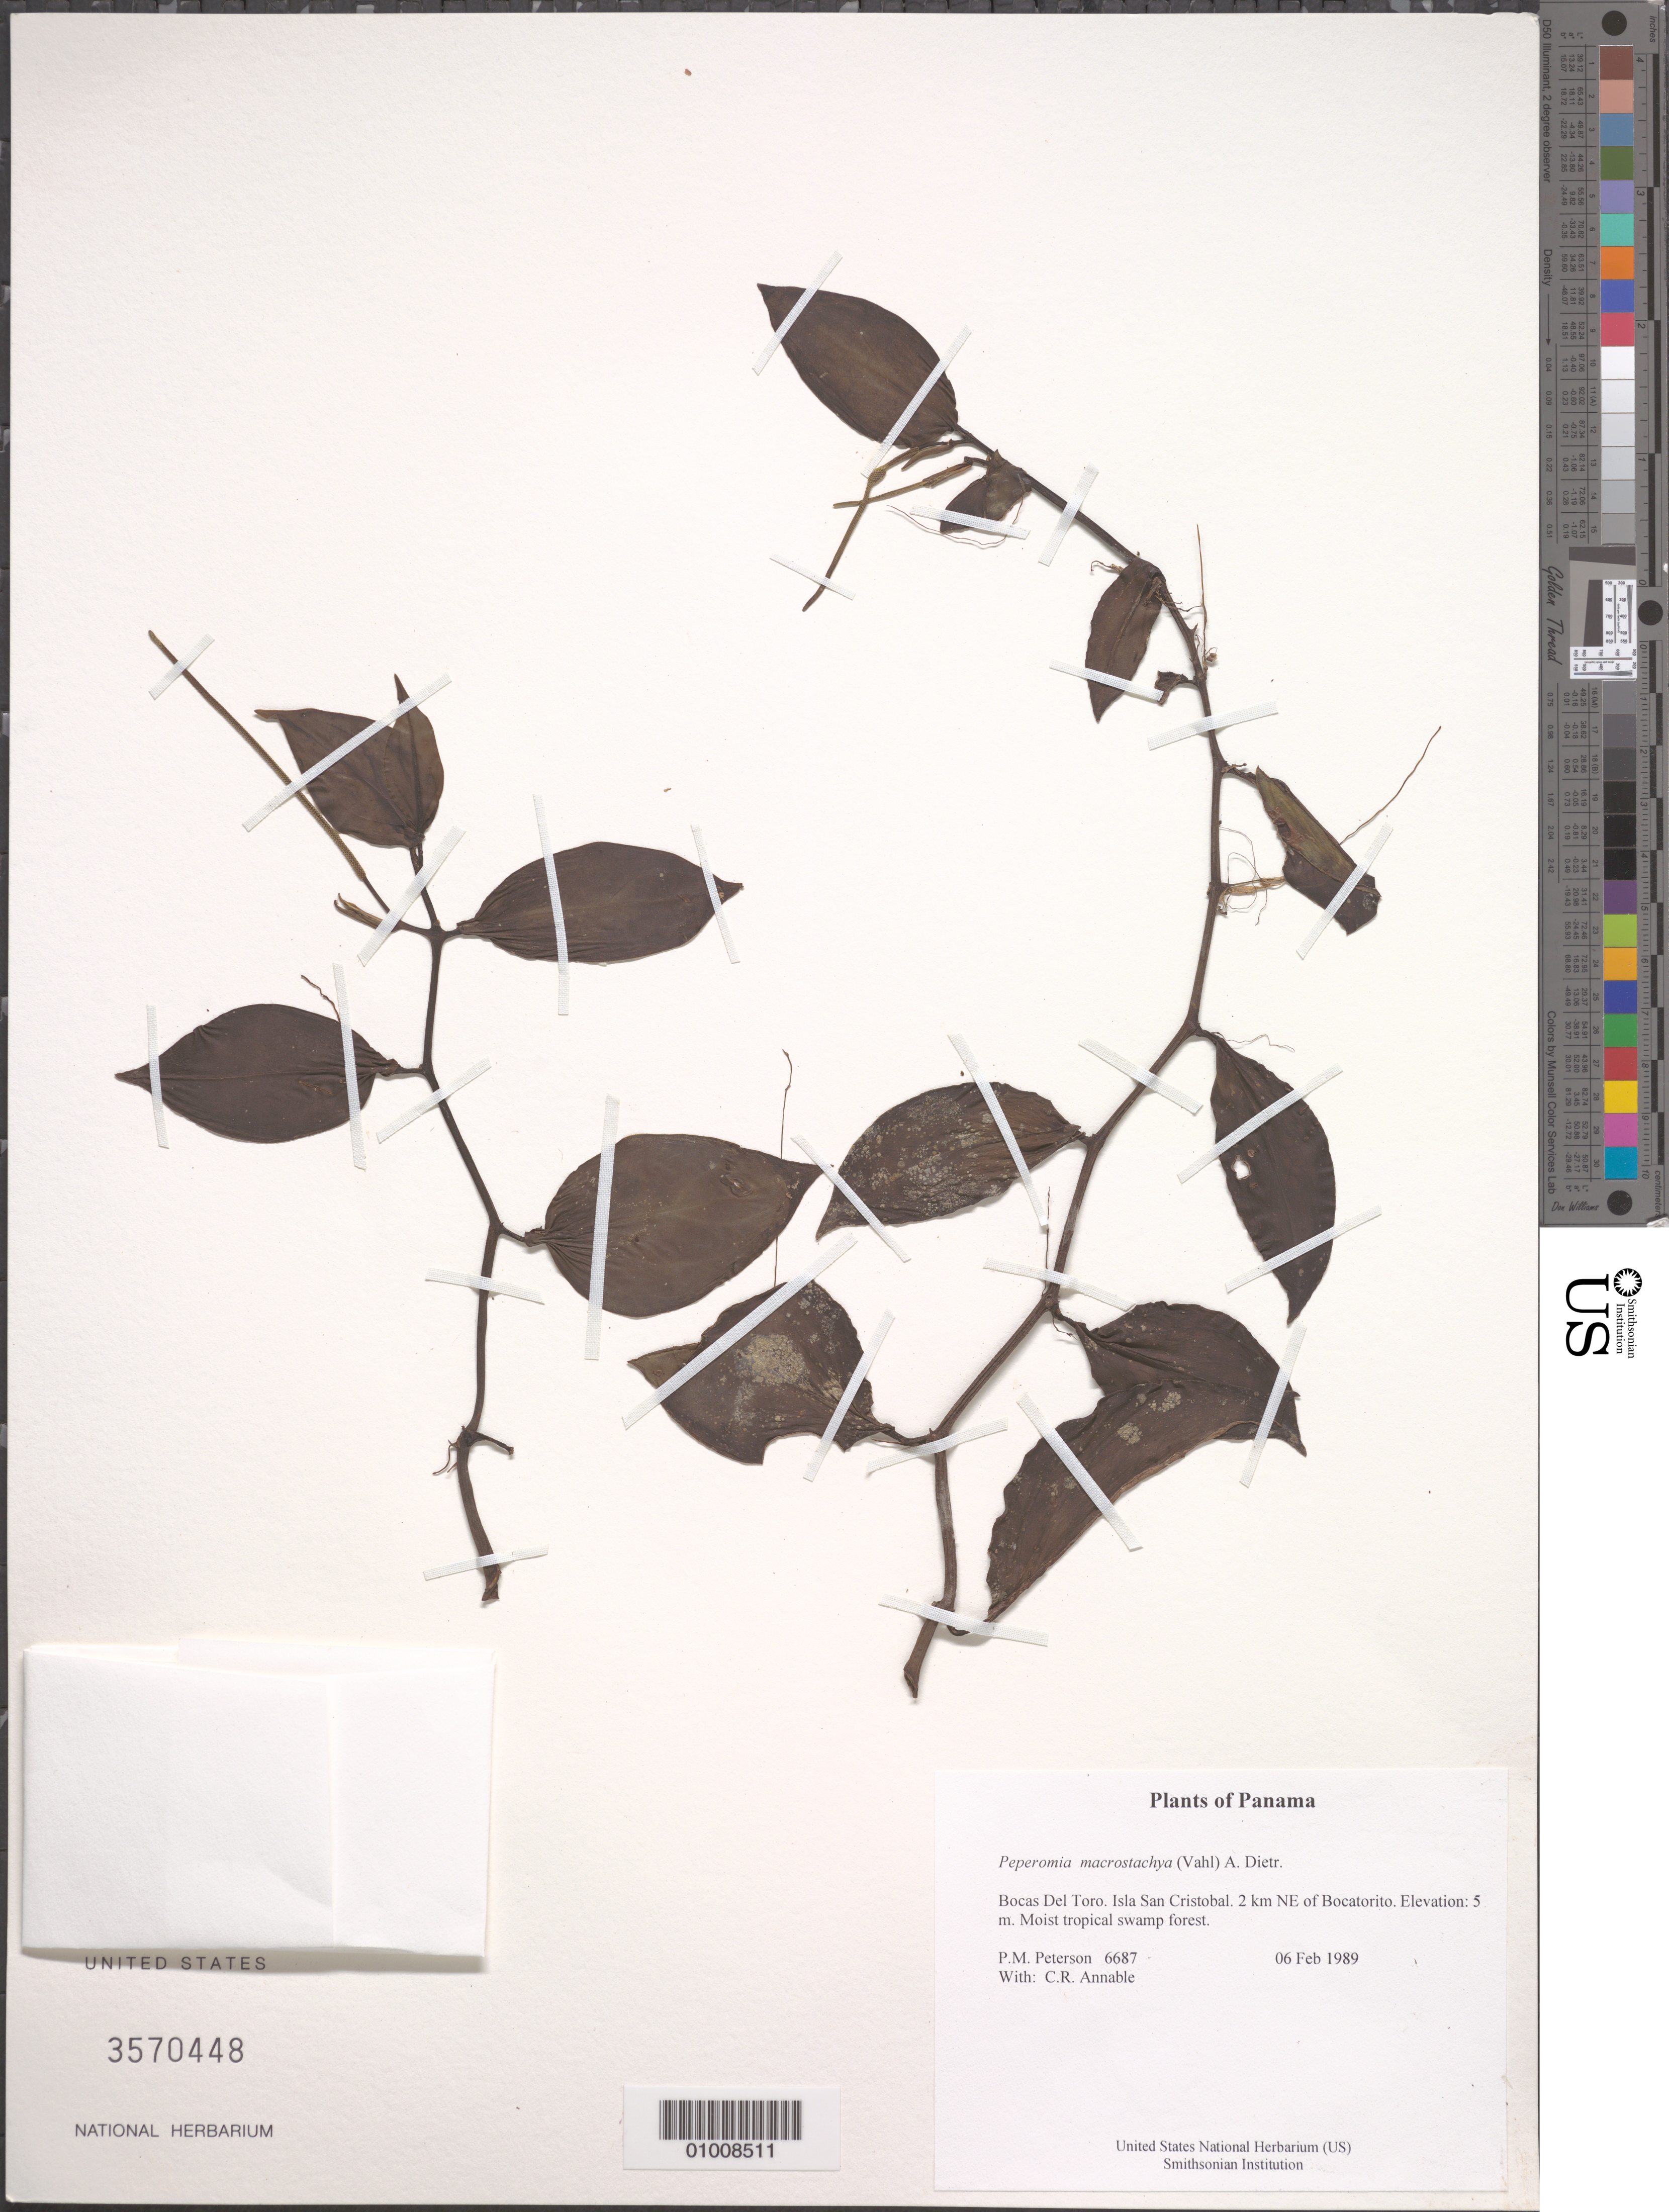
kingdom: Plantae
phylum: Tracheophyta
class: Magnoliopsida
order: Piperales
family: Piperaceae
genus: Peperomia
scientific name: Peperomia portobellensis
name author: Beurl.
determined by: Jiménez, José Estaban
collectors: P. M. Peterson & C. R. Annable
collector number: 06687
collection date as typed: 06 Feb 1989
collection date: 1989-02-06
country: Panama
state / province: Bocas del Toro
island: San Cristobal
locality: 2 km NE of Bocatorito.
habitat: Moist tropical swamp forest.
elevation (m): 5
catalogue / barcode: US 3570448